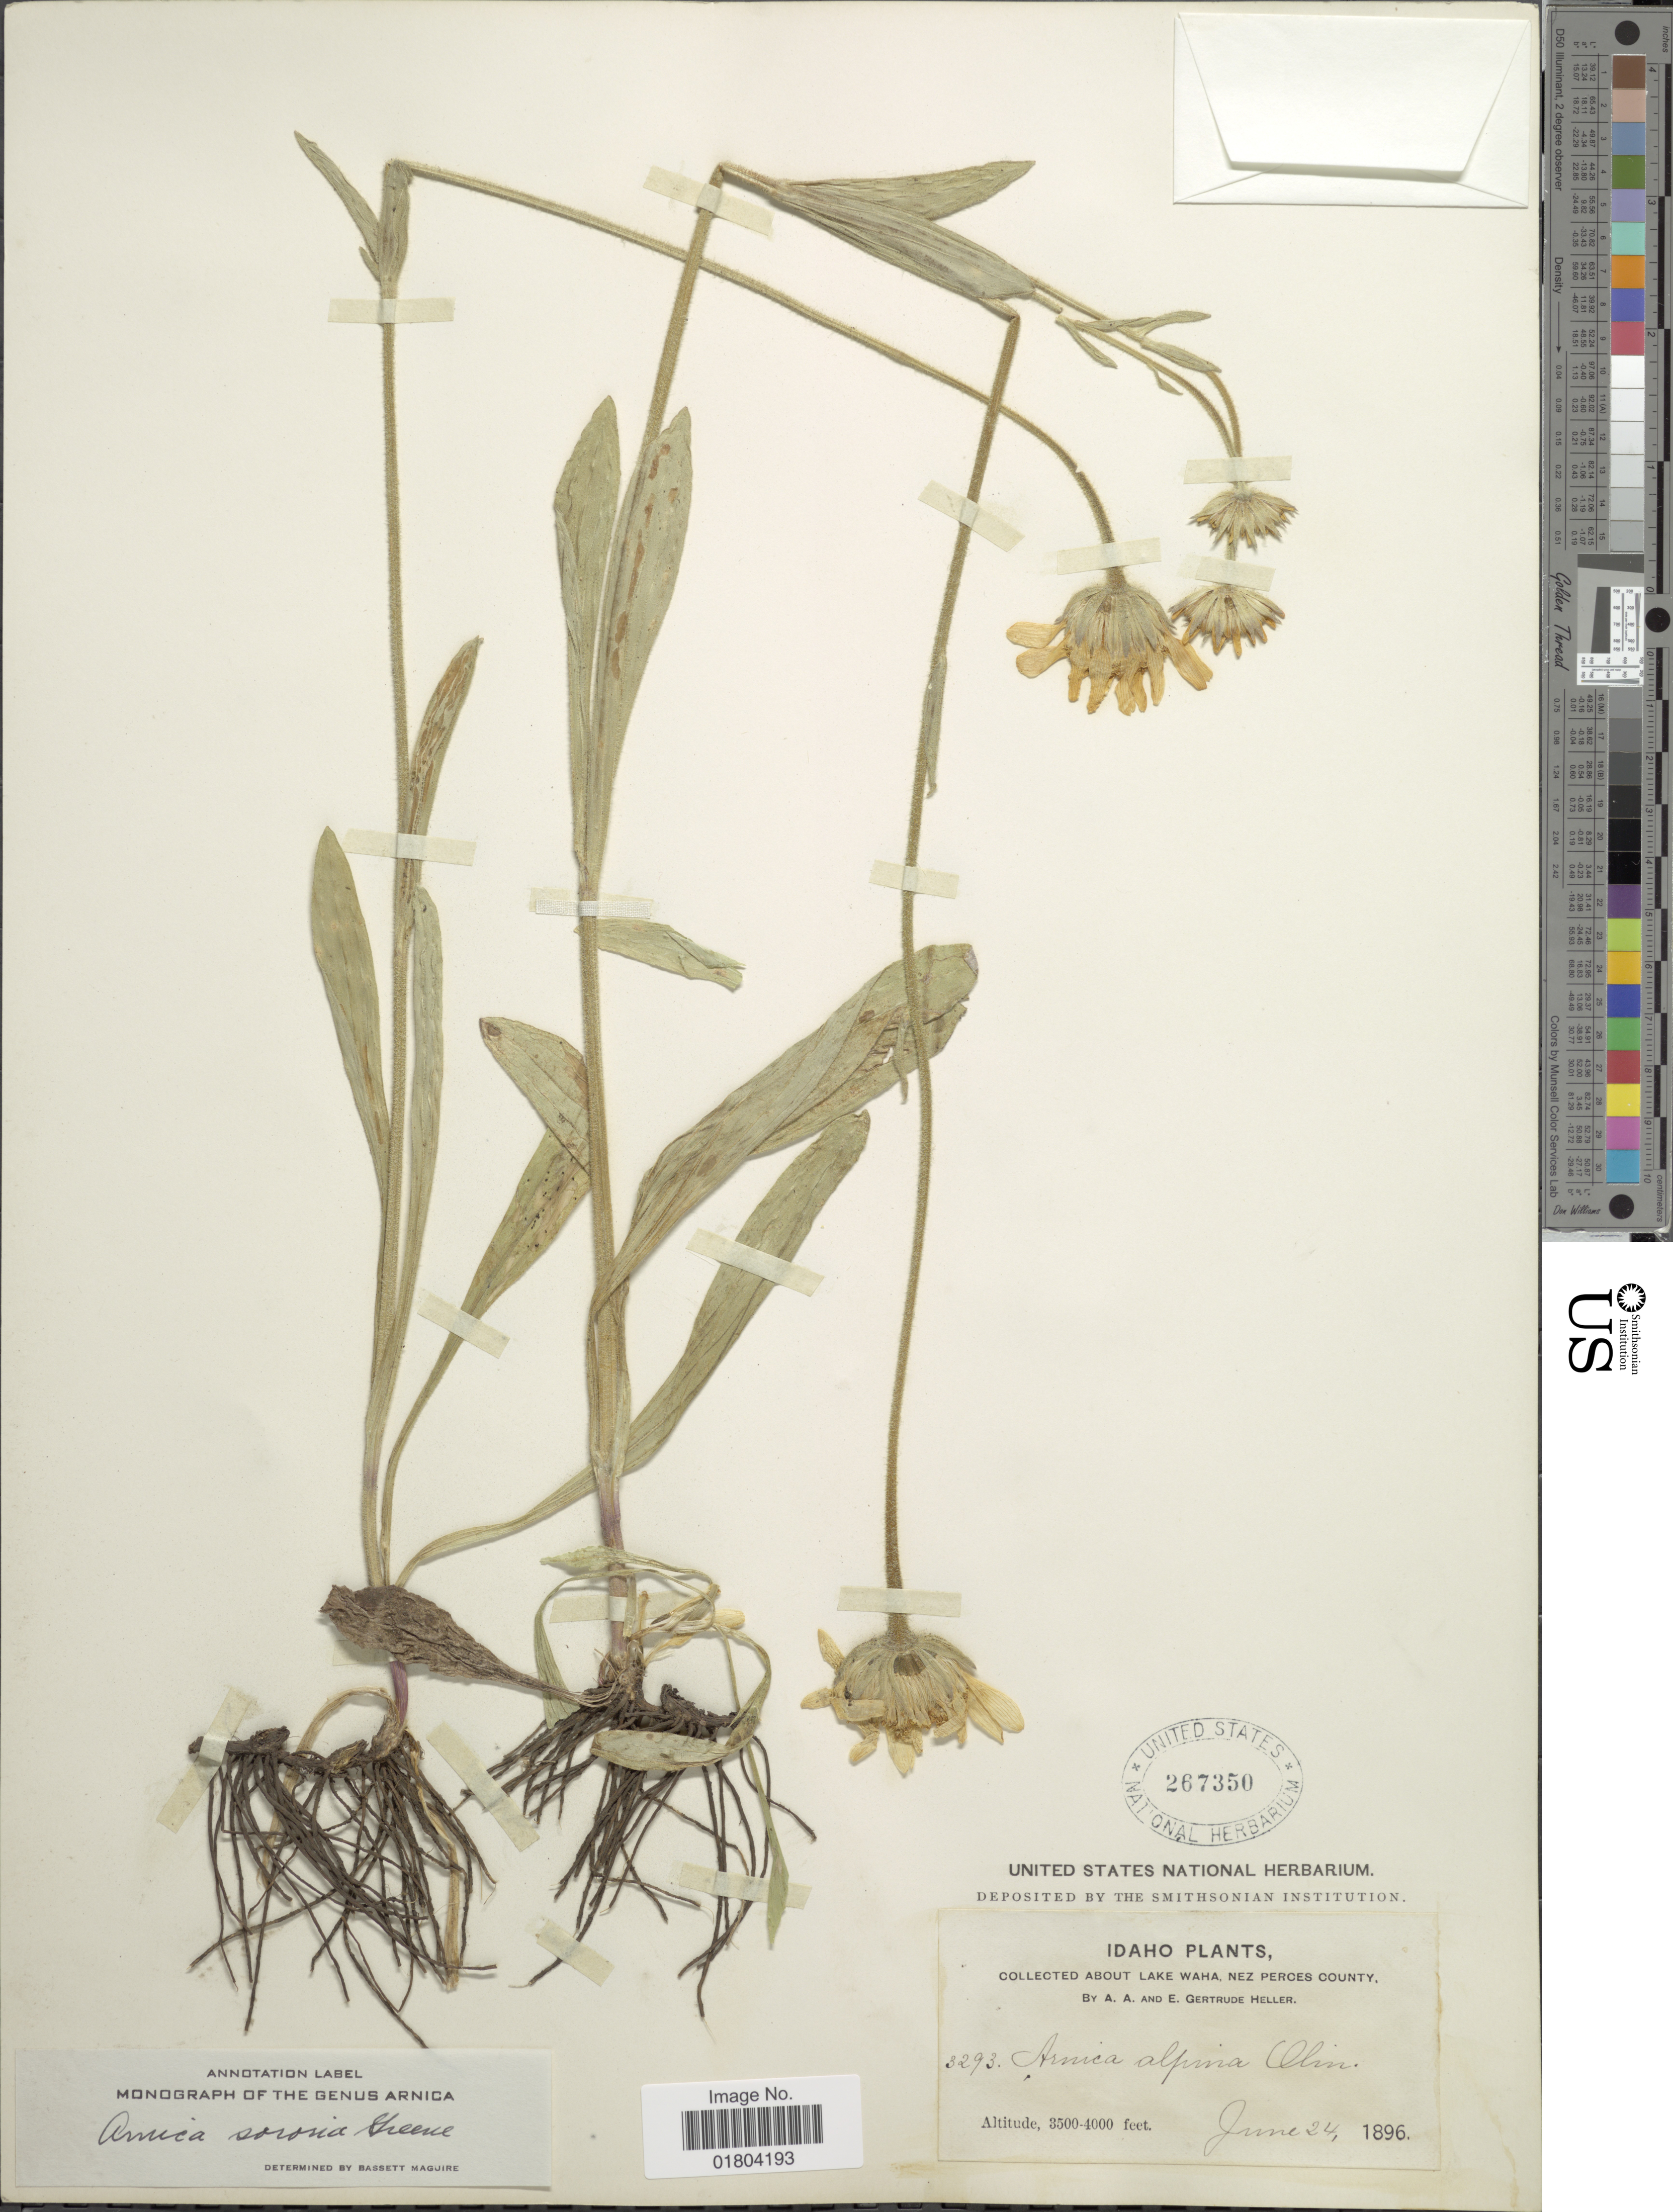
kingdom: Plantae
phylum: Tracheophyta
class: Magnoliopsida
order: Asterales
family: Asteraceae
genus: Arnica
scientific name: Arnica sororia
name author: Greene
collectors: A. A. Heller & E. G. Heller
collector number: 3293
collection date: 1896-06-24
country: United States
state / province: Idaho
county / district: Nez Perce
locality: About Lake Waha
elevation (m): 1067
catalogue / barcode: US 267350